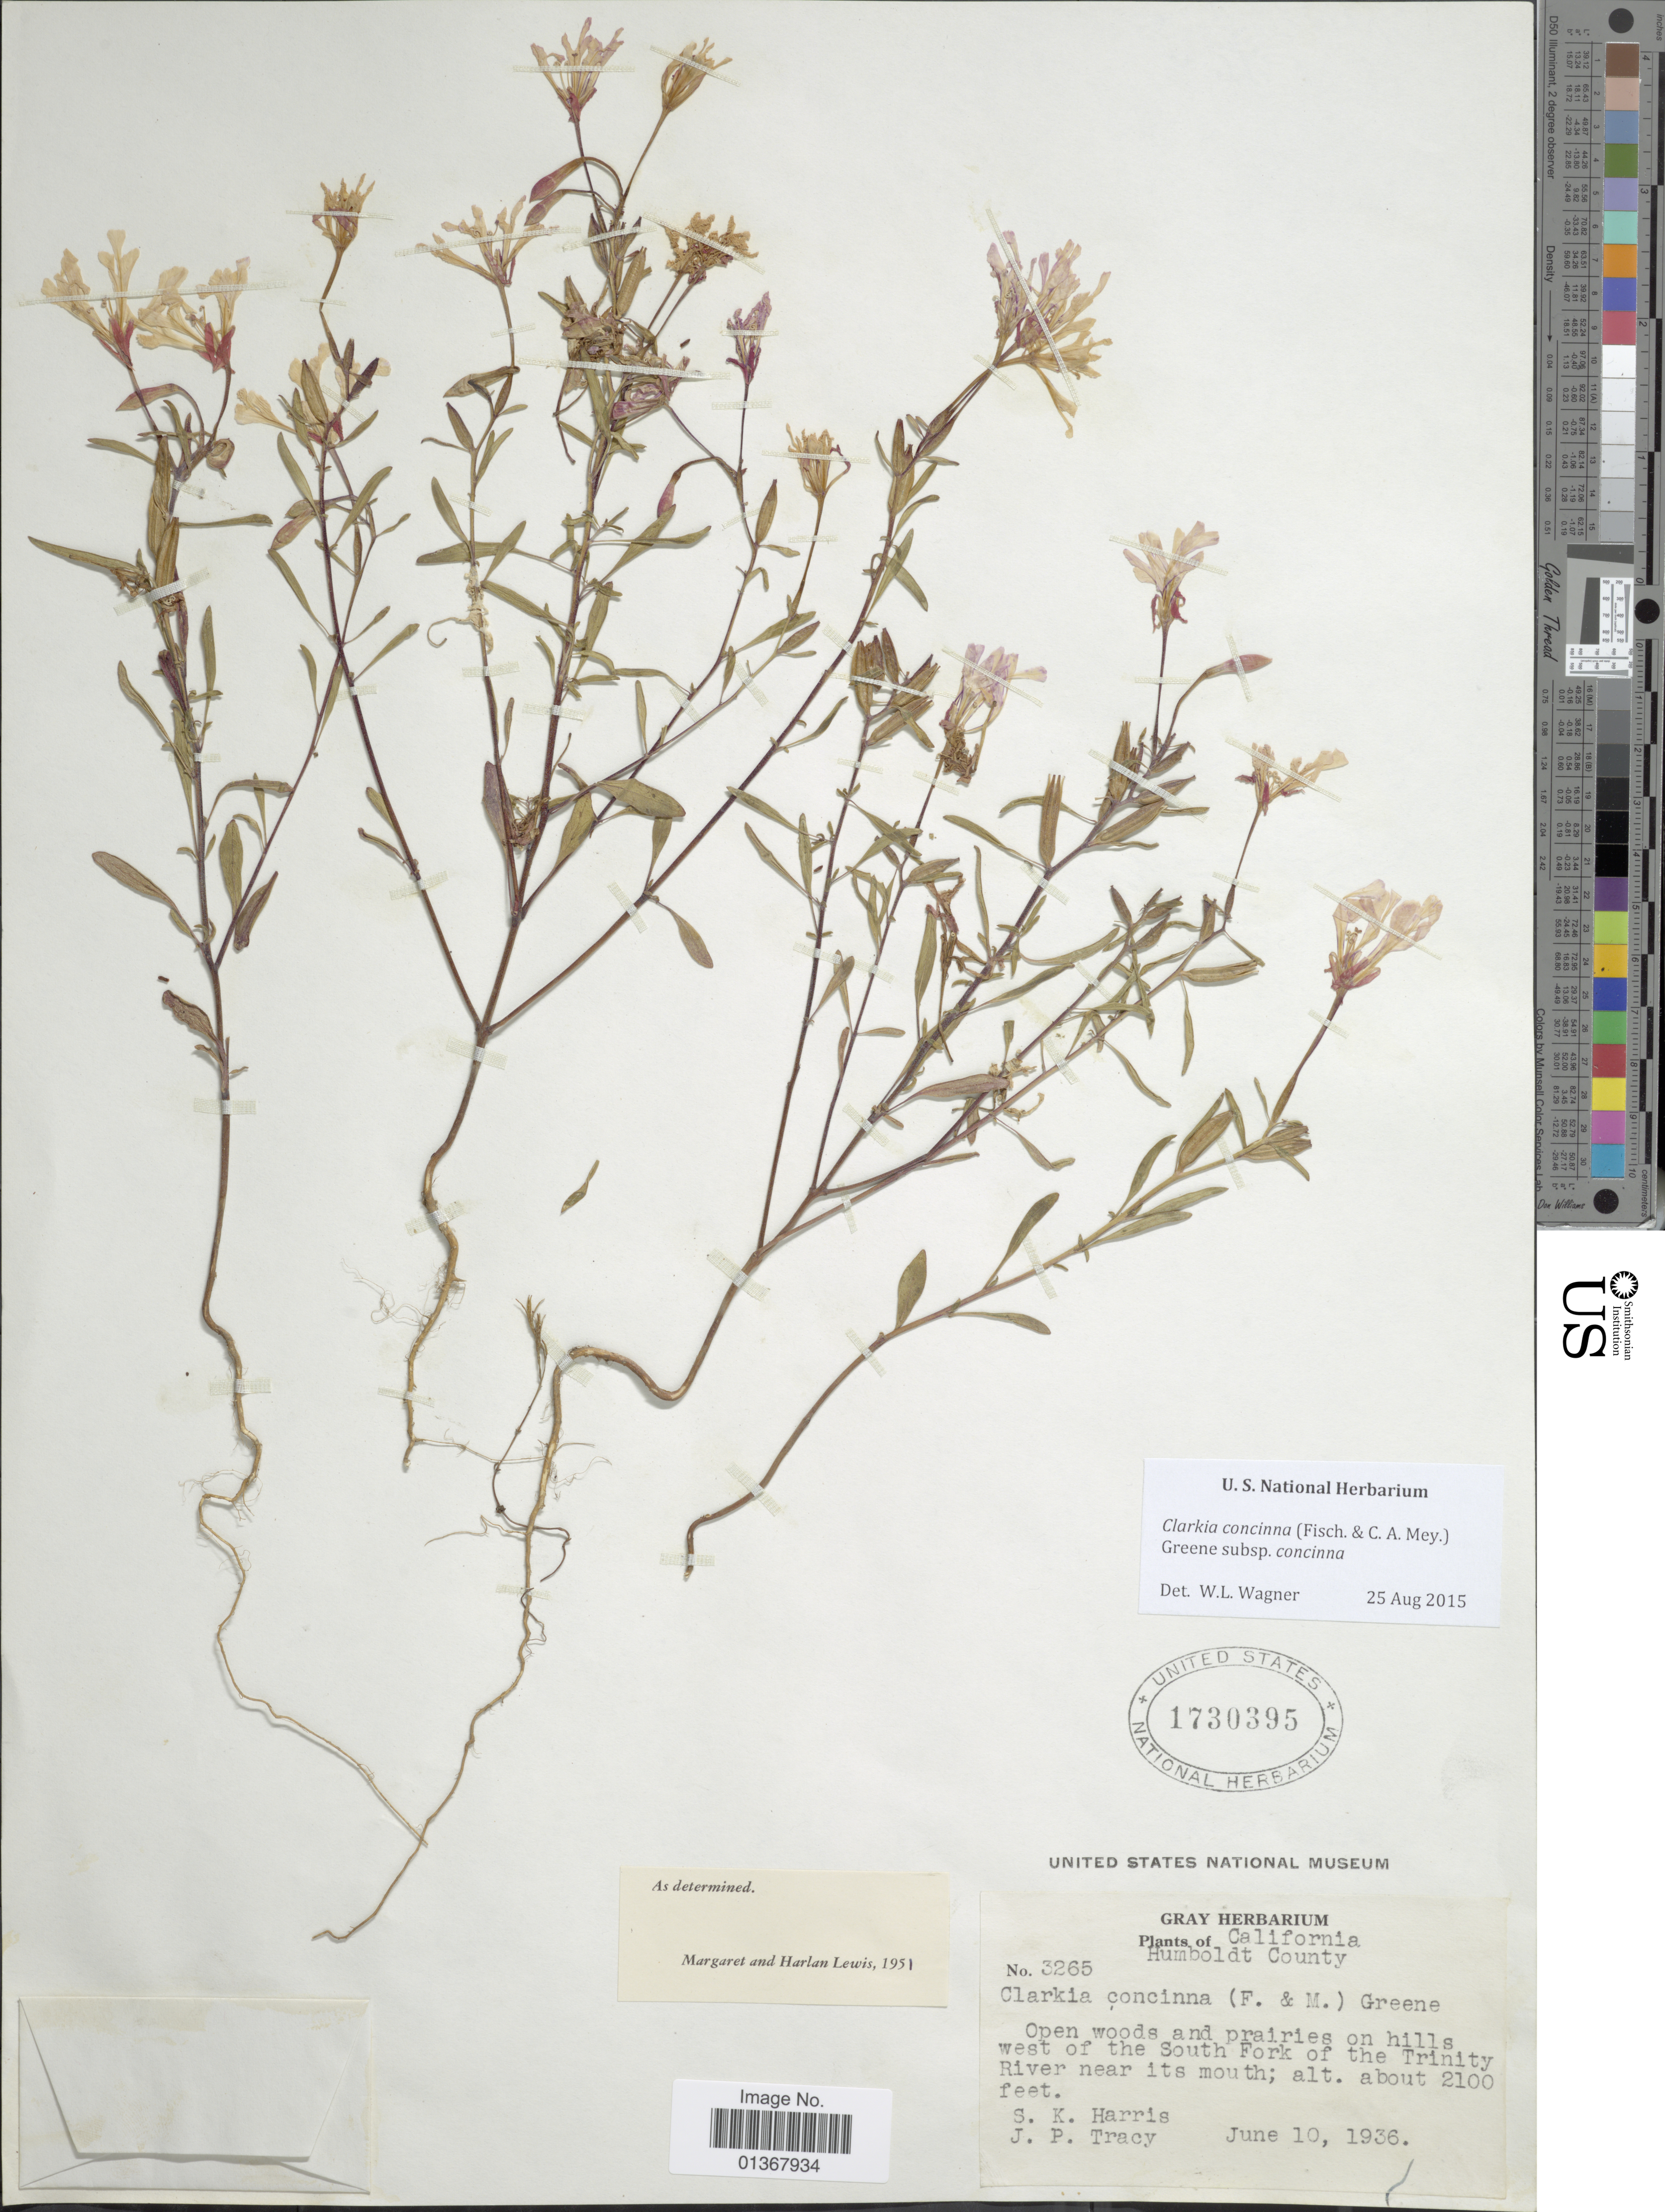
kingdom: Plantae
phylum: Tracheophyta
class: Magnoliopsida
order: Myrtales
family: Onagraceae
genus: Clarkia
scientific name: Clarkia concinna subsp. concinna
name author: (Fisch. & C.A. Mey.) Greene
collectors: S. K. Harris & J. Tracy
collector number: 3265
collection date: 1936-06-10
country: United States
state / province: California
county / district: Humboldt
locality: Humboldt County, Open woods and prairies on hills west of the South Fork of the Trinity River near its mouth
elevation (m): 640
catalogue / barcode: US 1730395